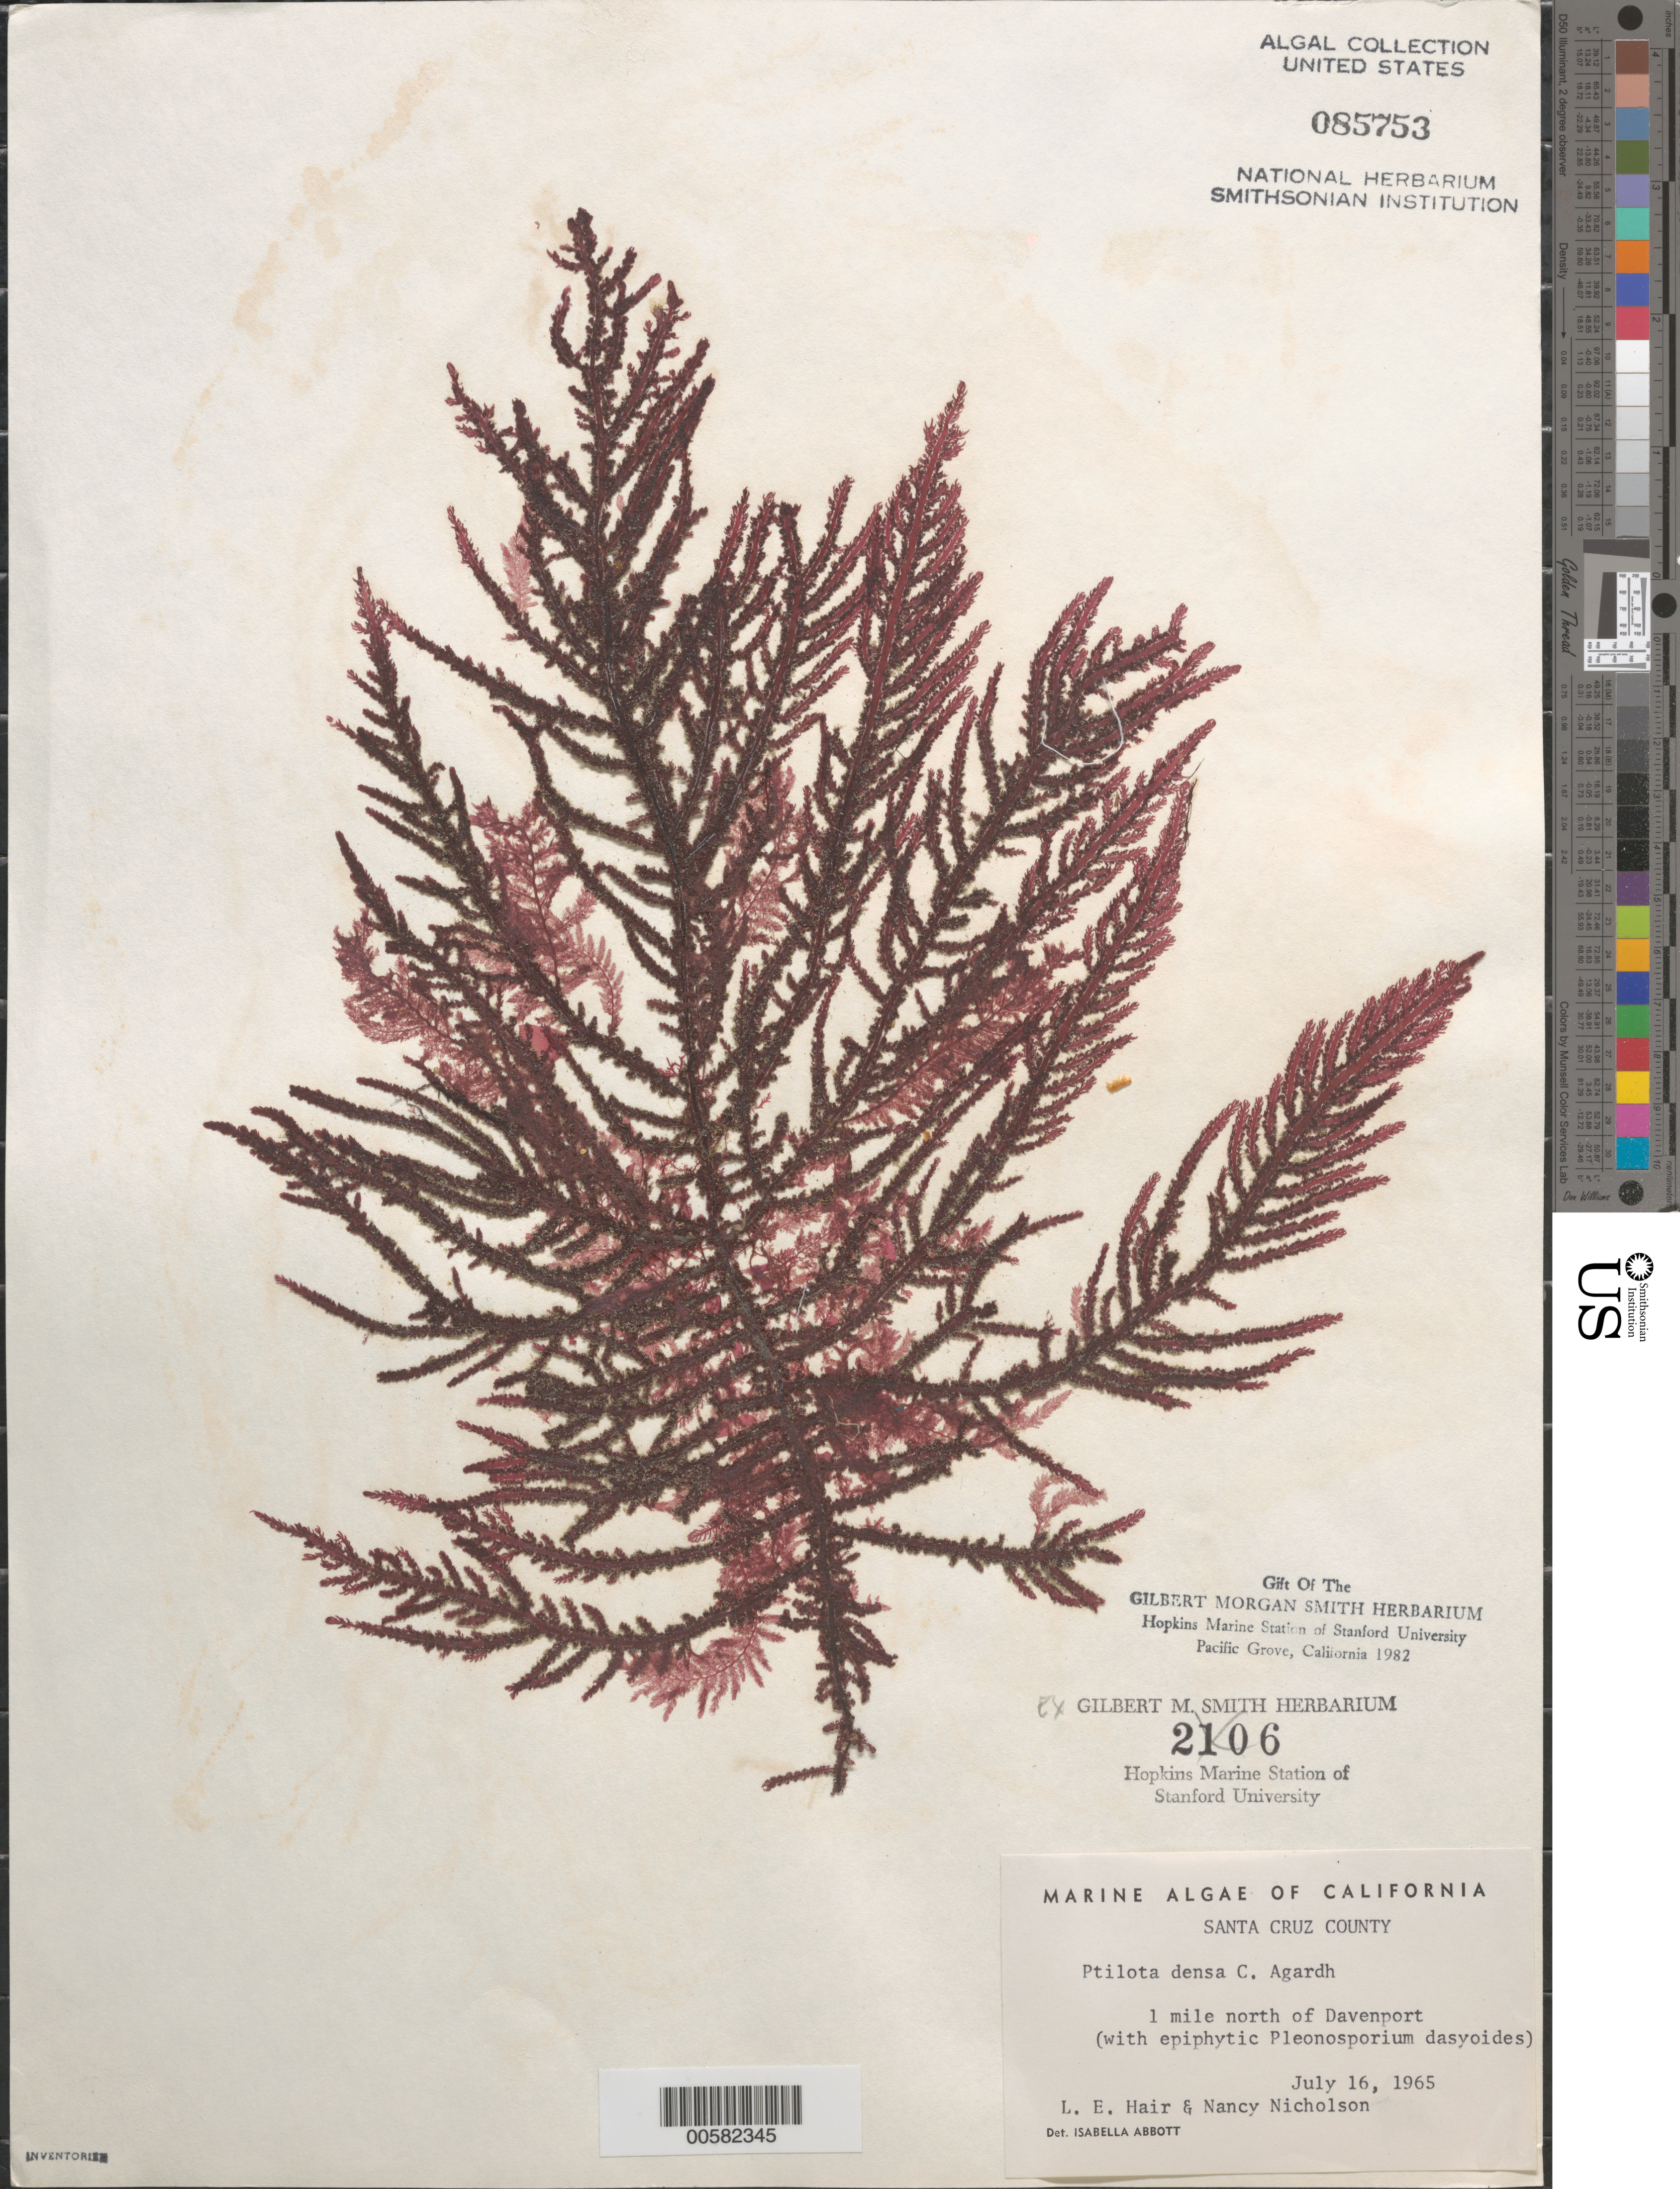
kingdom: Plantae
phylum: Rhodophyta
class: Florideophyceae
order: Ceramiales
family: Wrangeliaceae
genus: Ptilota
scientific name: Ptilota densa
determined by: Abbott, Isabella A.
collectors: L. Hair & N. Nicholson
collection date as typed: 16 Jul 1965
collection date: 1965-07-16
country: United States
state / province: California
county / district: Santa Cruz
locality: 1 mile north of Davenport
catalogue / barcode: US 85753